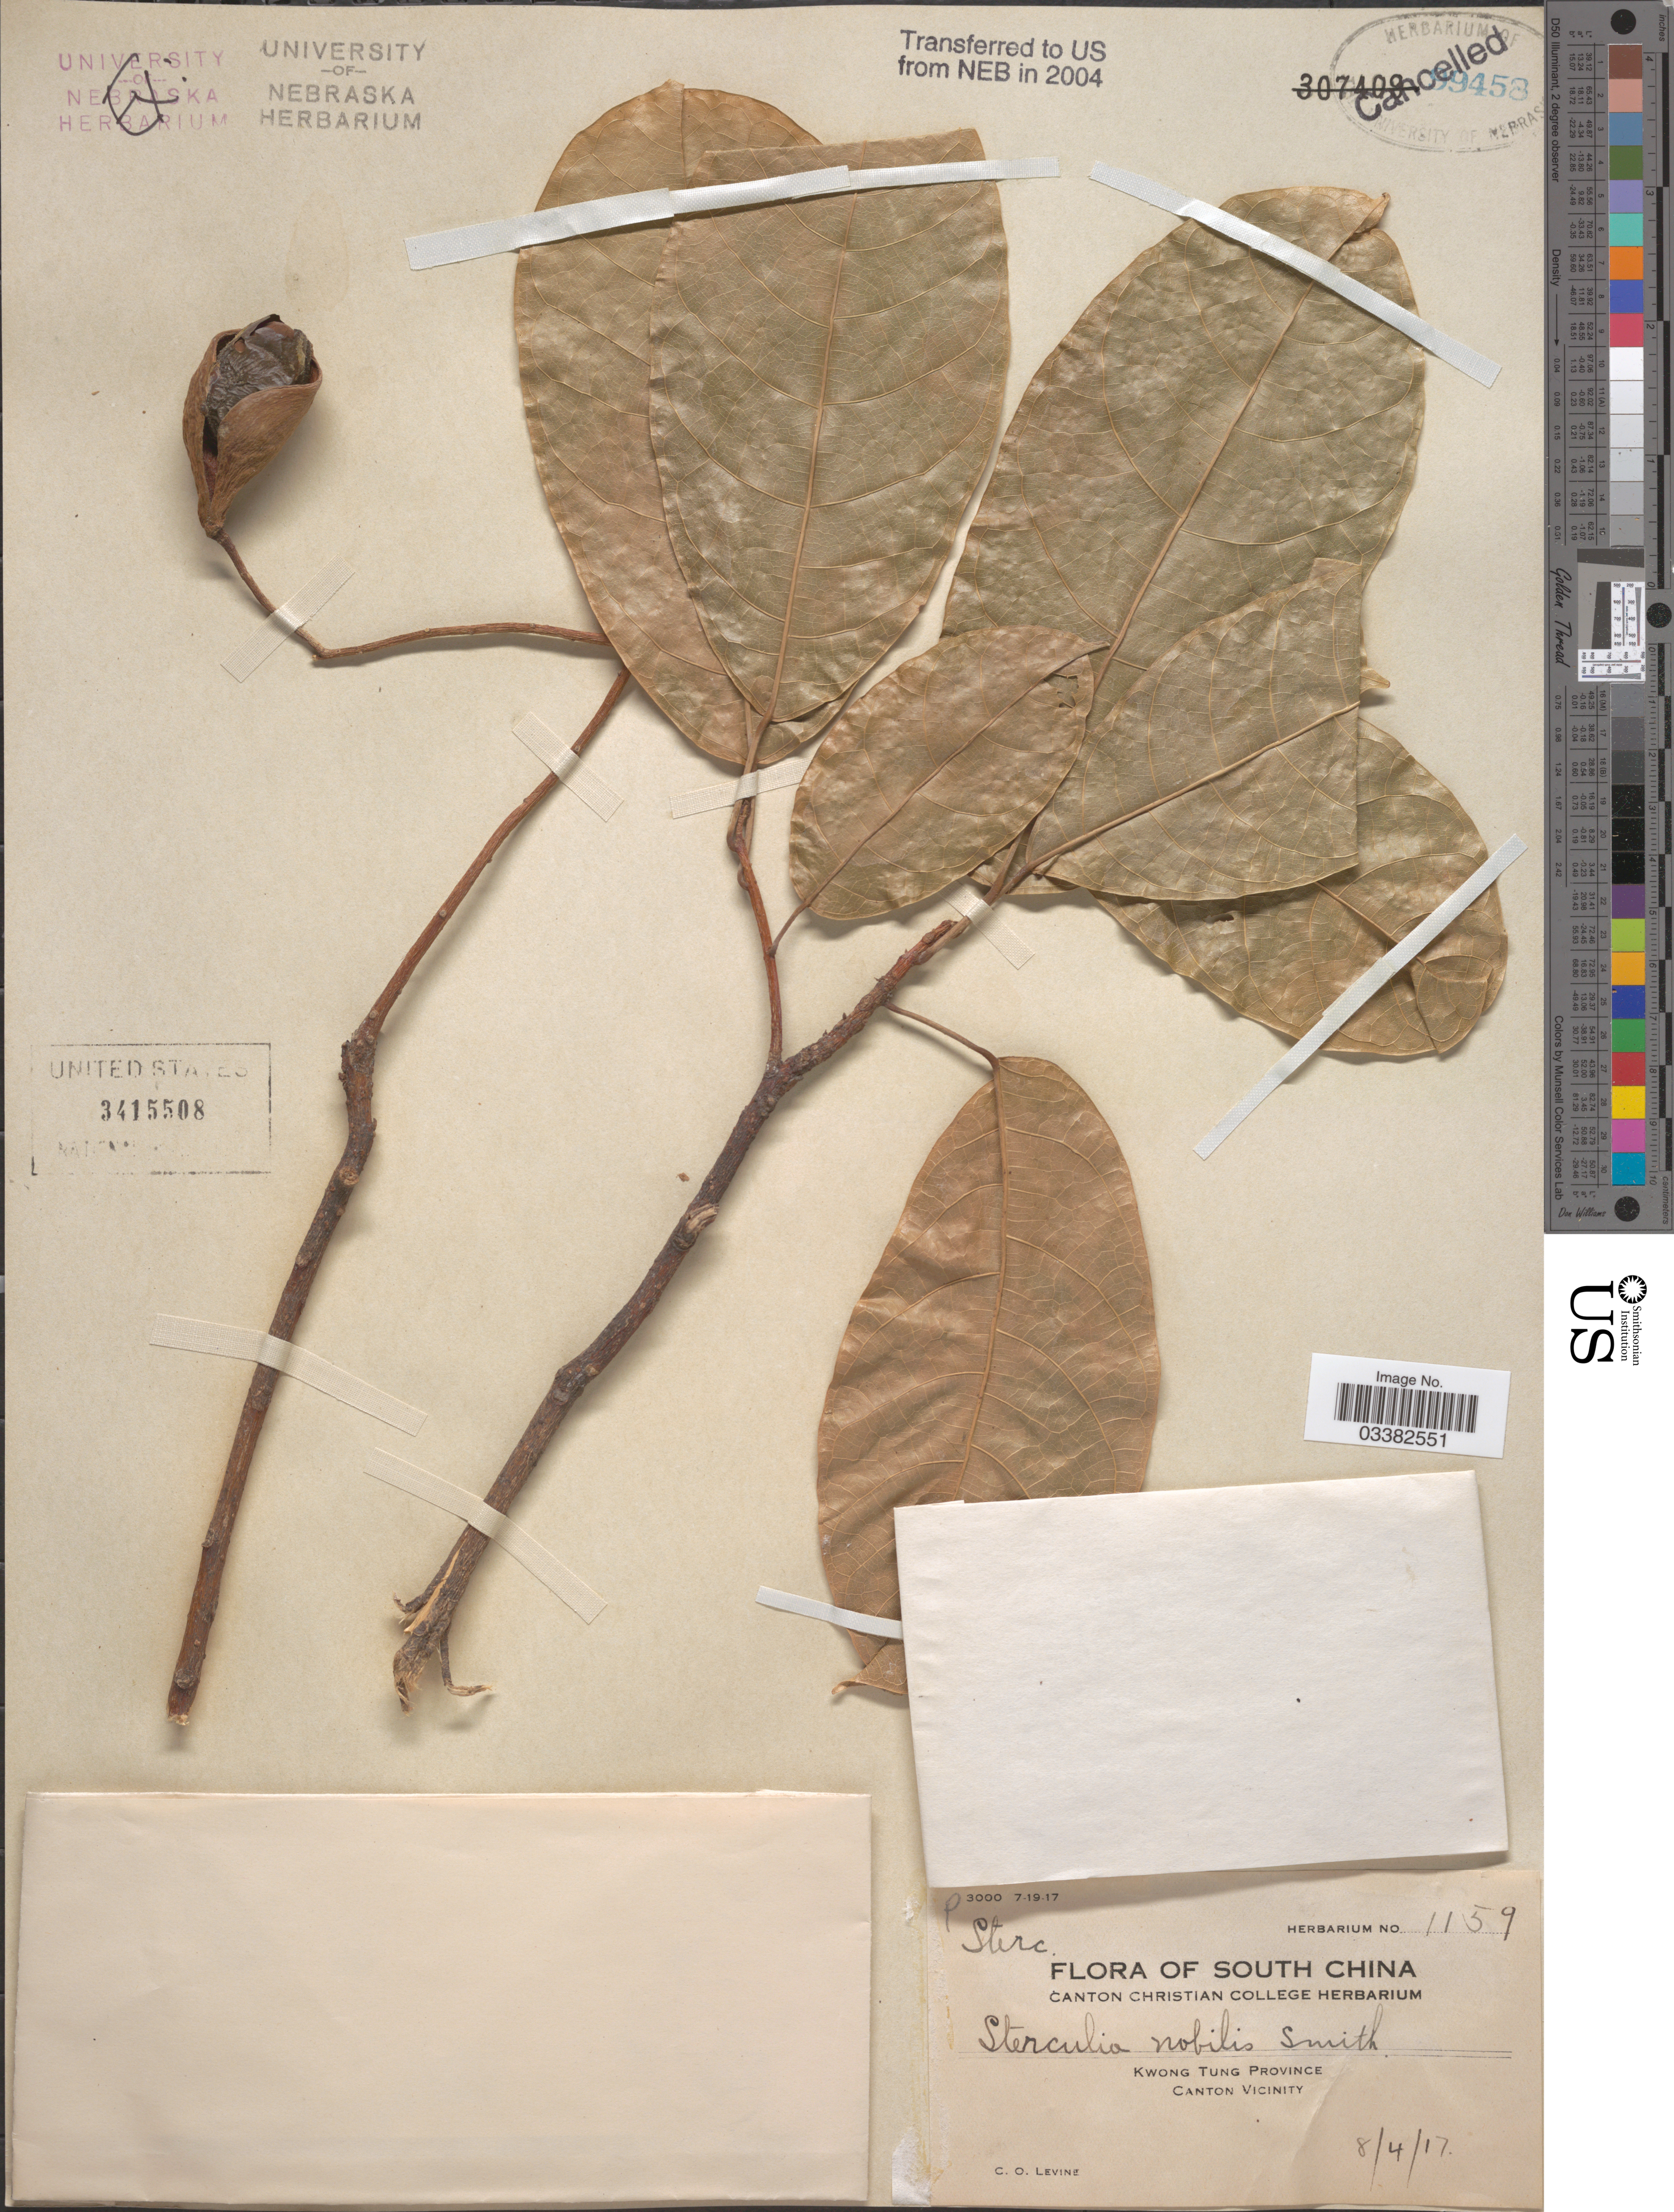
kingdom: Plantae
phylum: Tracheophyta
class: Magnoliopsida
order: Malvales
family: Malvaceae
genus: Sterculia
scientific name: Sterculia nobilis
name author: Sm.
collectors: C. O. Levine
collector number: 1159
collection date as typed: Transcribed d/m/y: 8/4/17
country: China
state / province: Guangdong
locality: Kwong Tung Province. Canton Vicinity.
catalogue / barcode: US 3415508